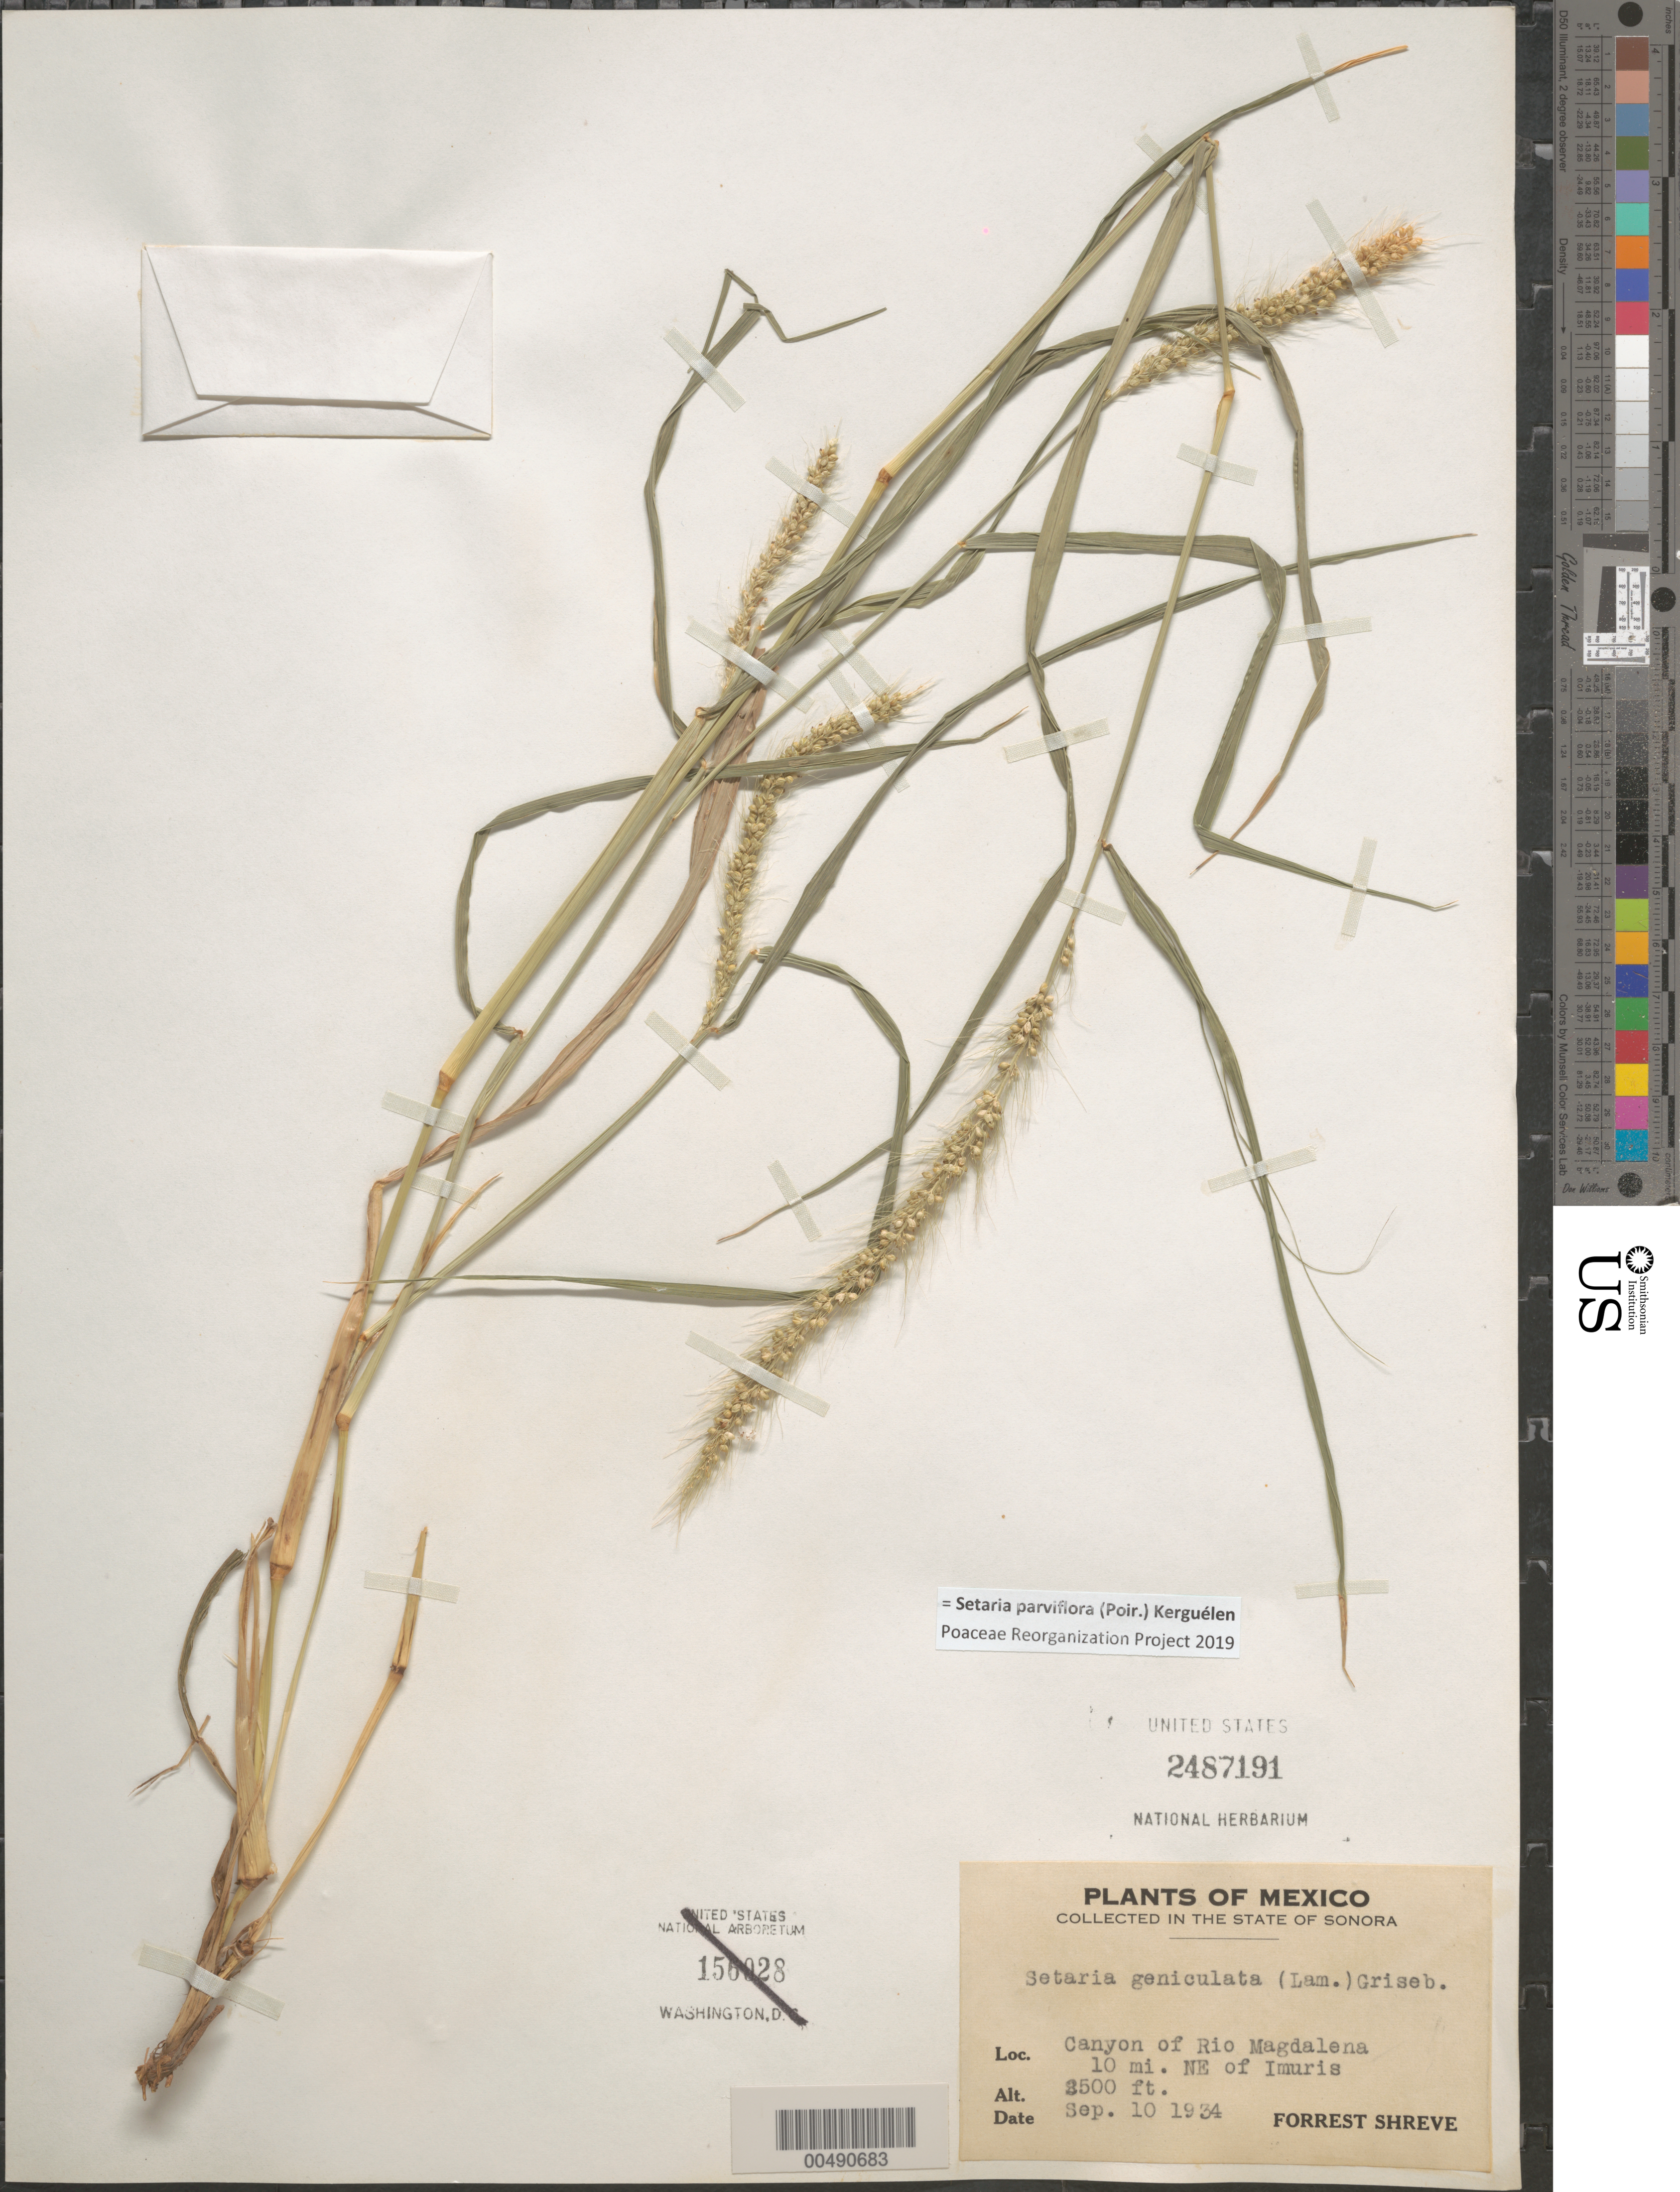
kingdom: Plantae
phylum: Tracheophyta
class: Liliopsida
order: Poales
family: Poaceae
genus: Setaria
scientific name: Setaria parviflora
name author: (Poir.) Kerguélen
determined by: Poaceae Reorganization Project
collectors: F. Shreve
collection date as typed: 10 Sep 1934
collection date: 1934-09-10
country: Mexico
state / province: Sonora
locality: Canyon of Rio Magdalena 10 mi NE of Imuris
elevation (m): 762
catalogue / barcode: US 2487191